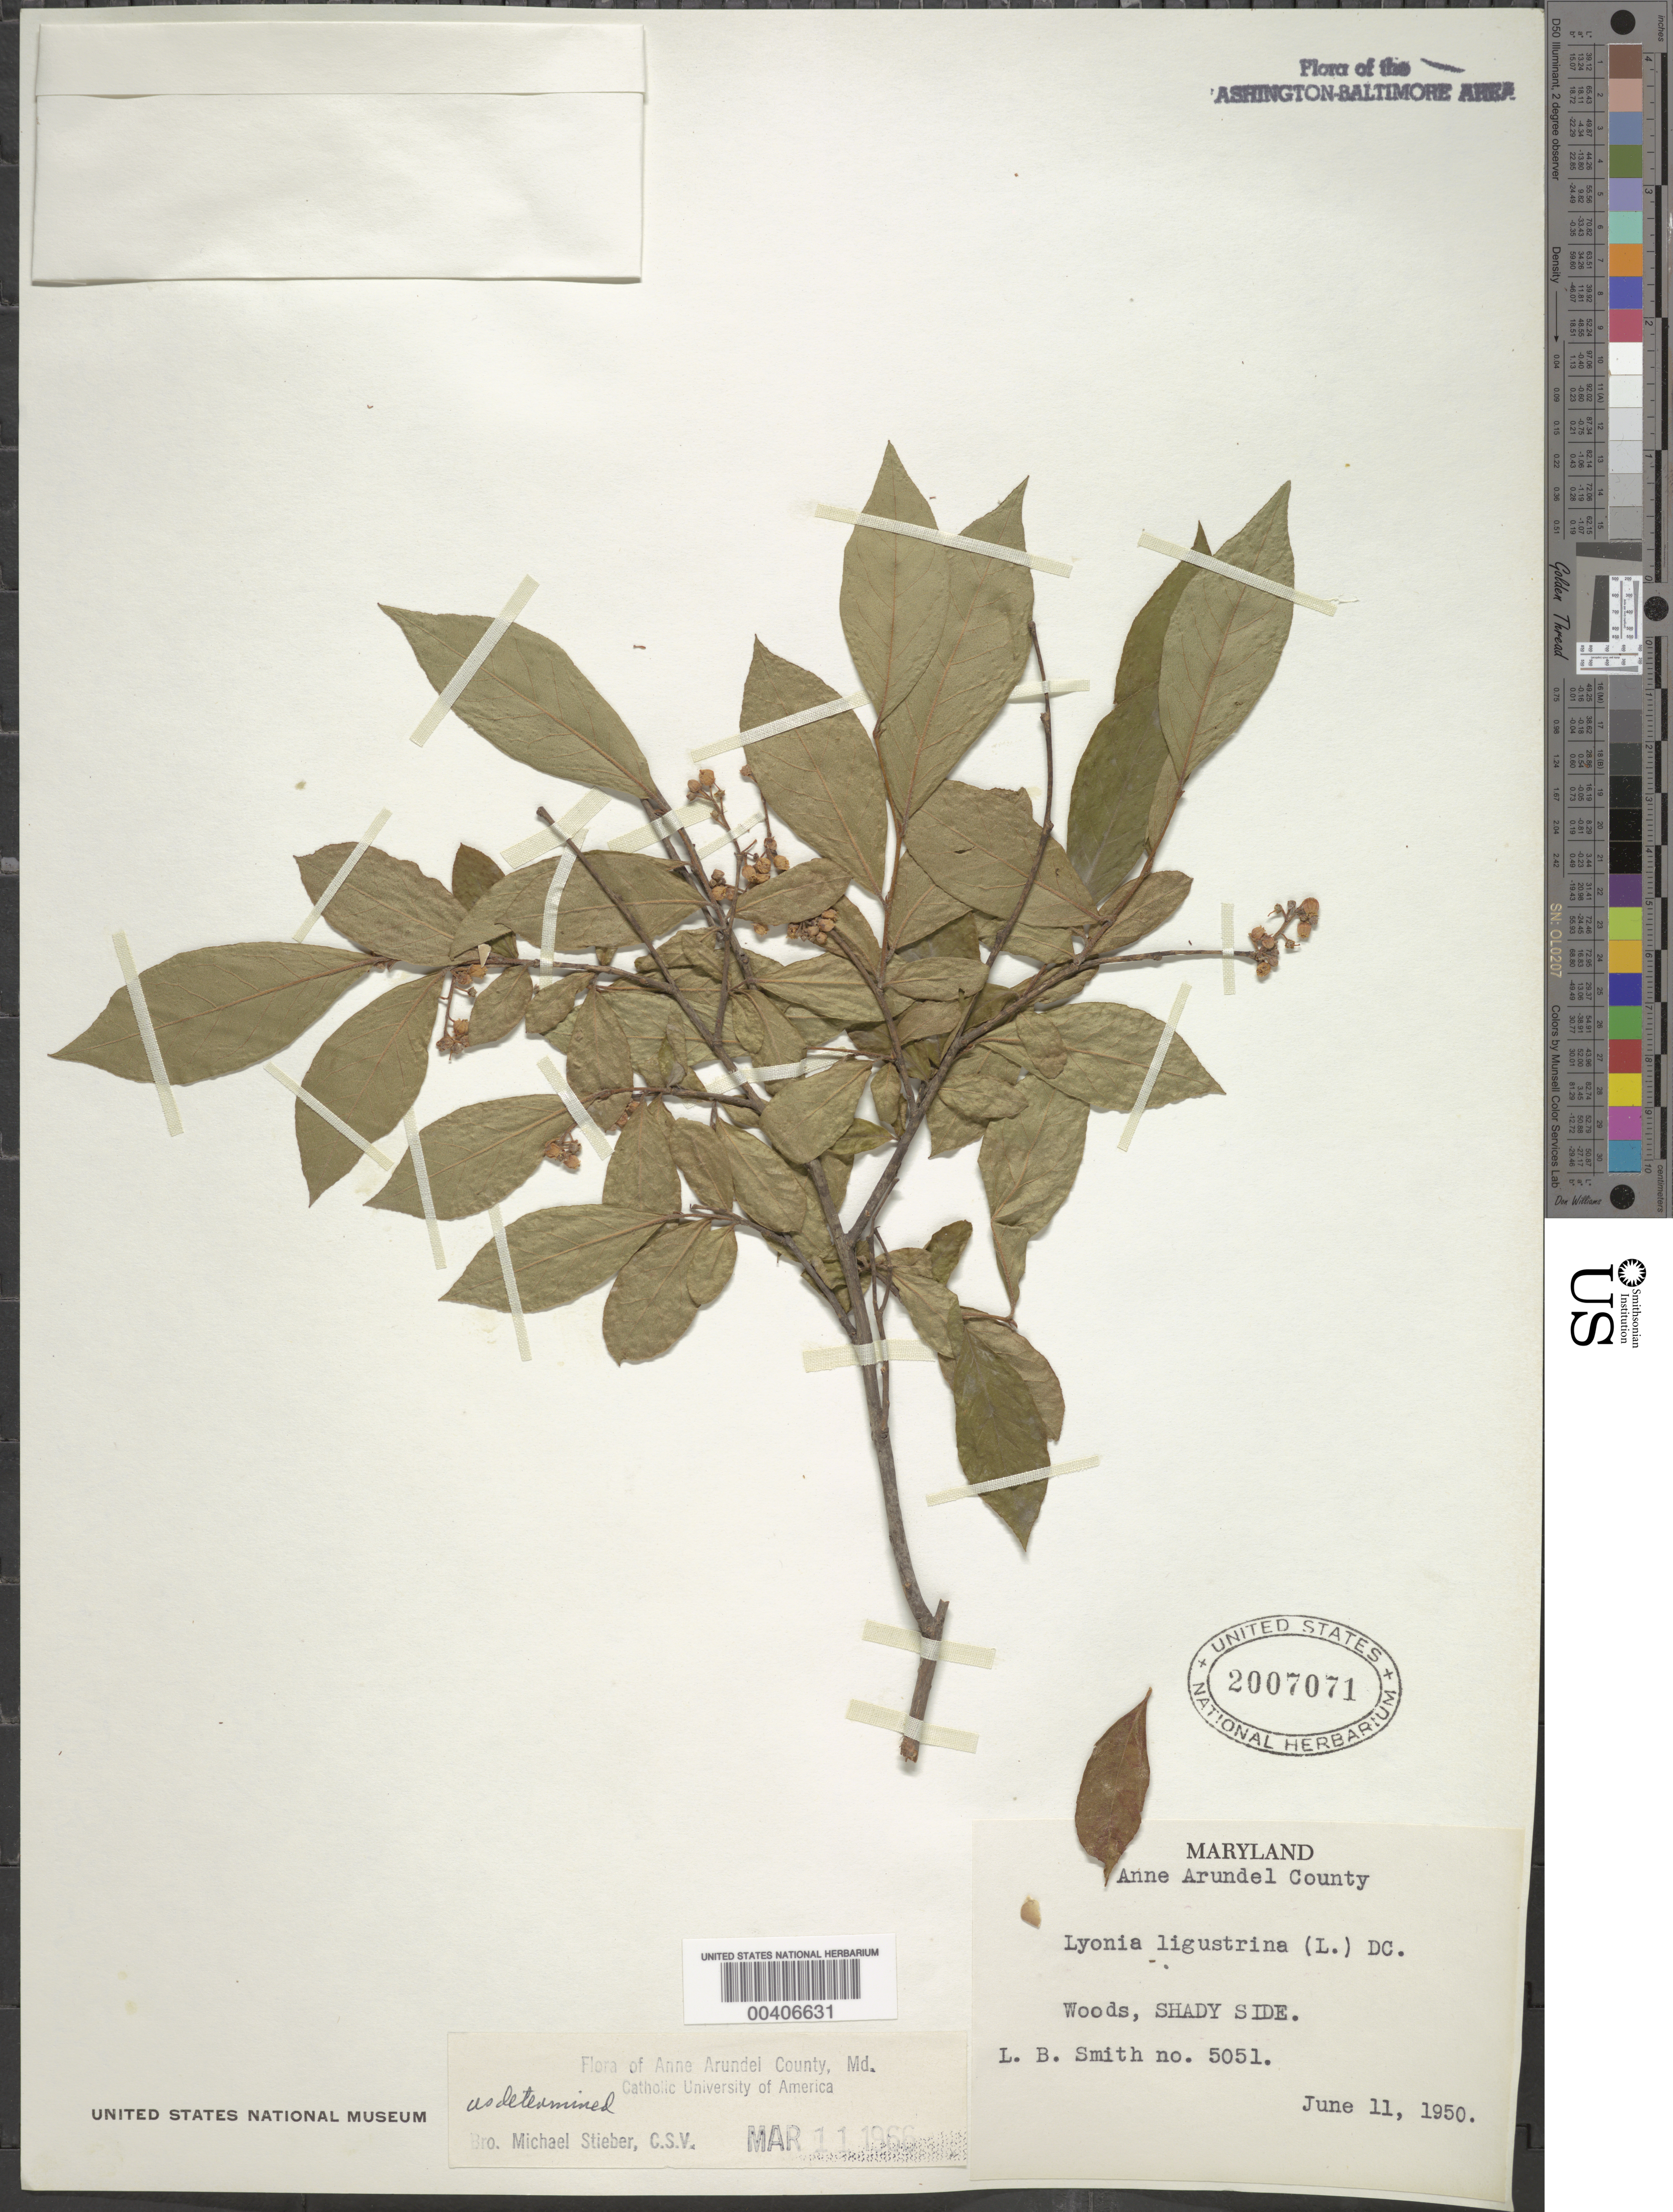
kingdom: Plantae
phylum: Tracheophyta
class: Magnoliopsida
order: Ericales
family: Ericaceae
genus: Lyonia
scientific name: Lyonia ligustrina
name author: (L.) DC.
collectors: L. Smith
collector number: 5051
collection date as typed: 11 Jun 1950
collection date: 1950-06-11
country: United States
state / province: Maryland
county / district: Anne Arundel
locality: Shady Side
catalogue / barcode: US 2007071